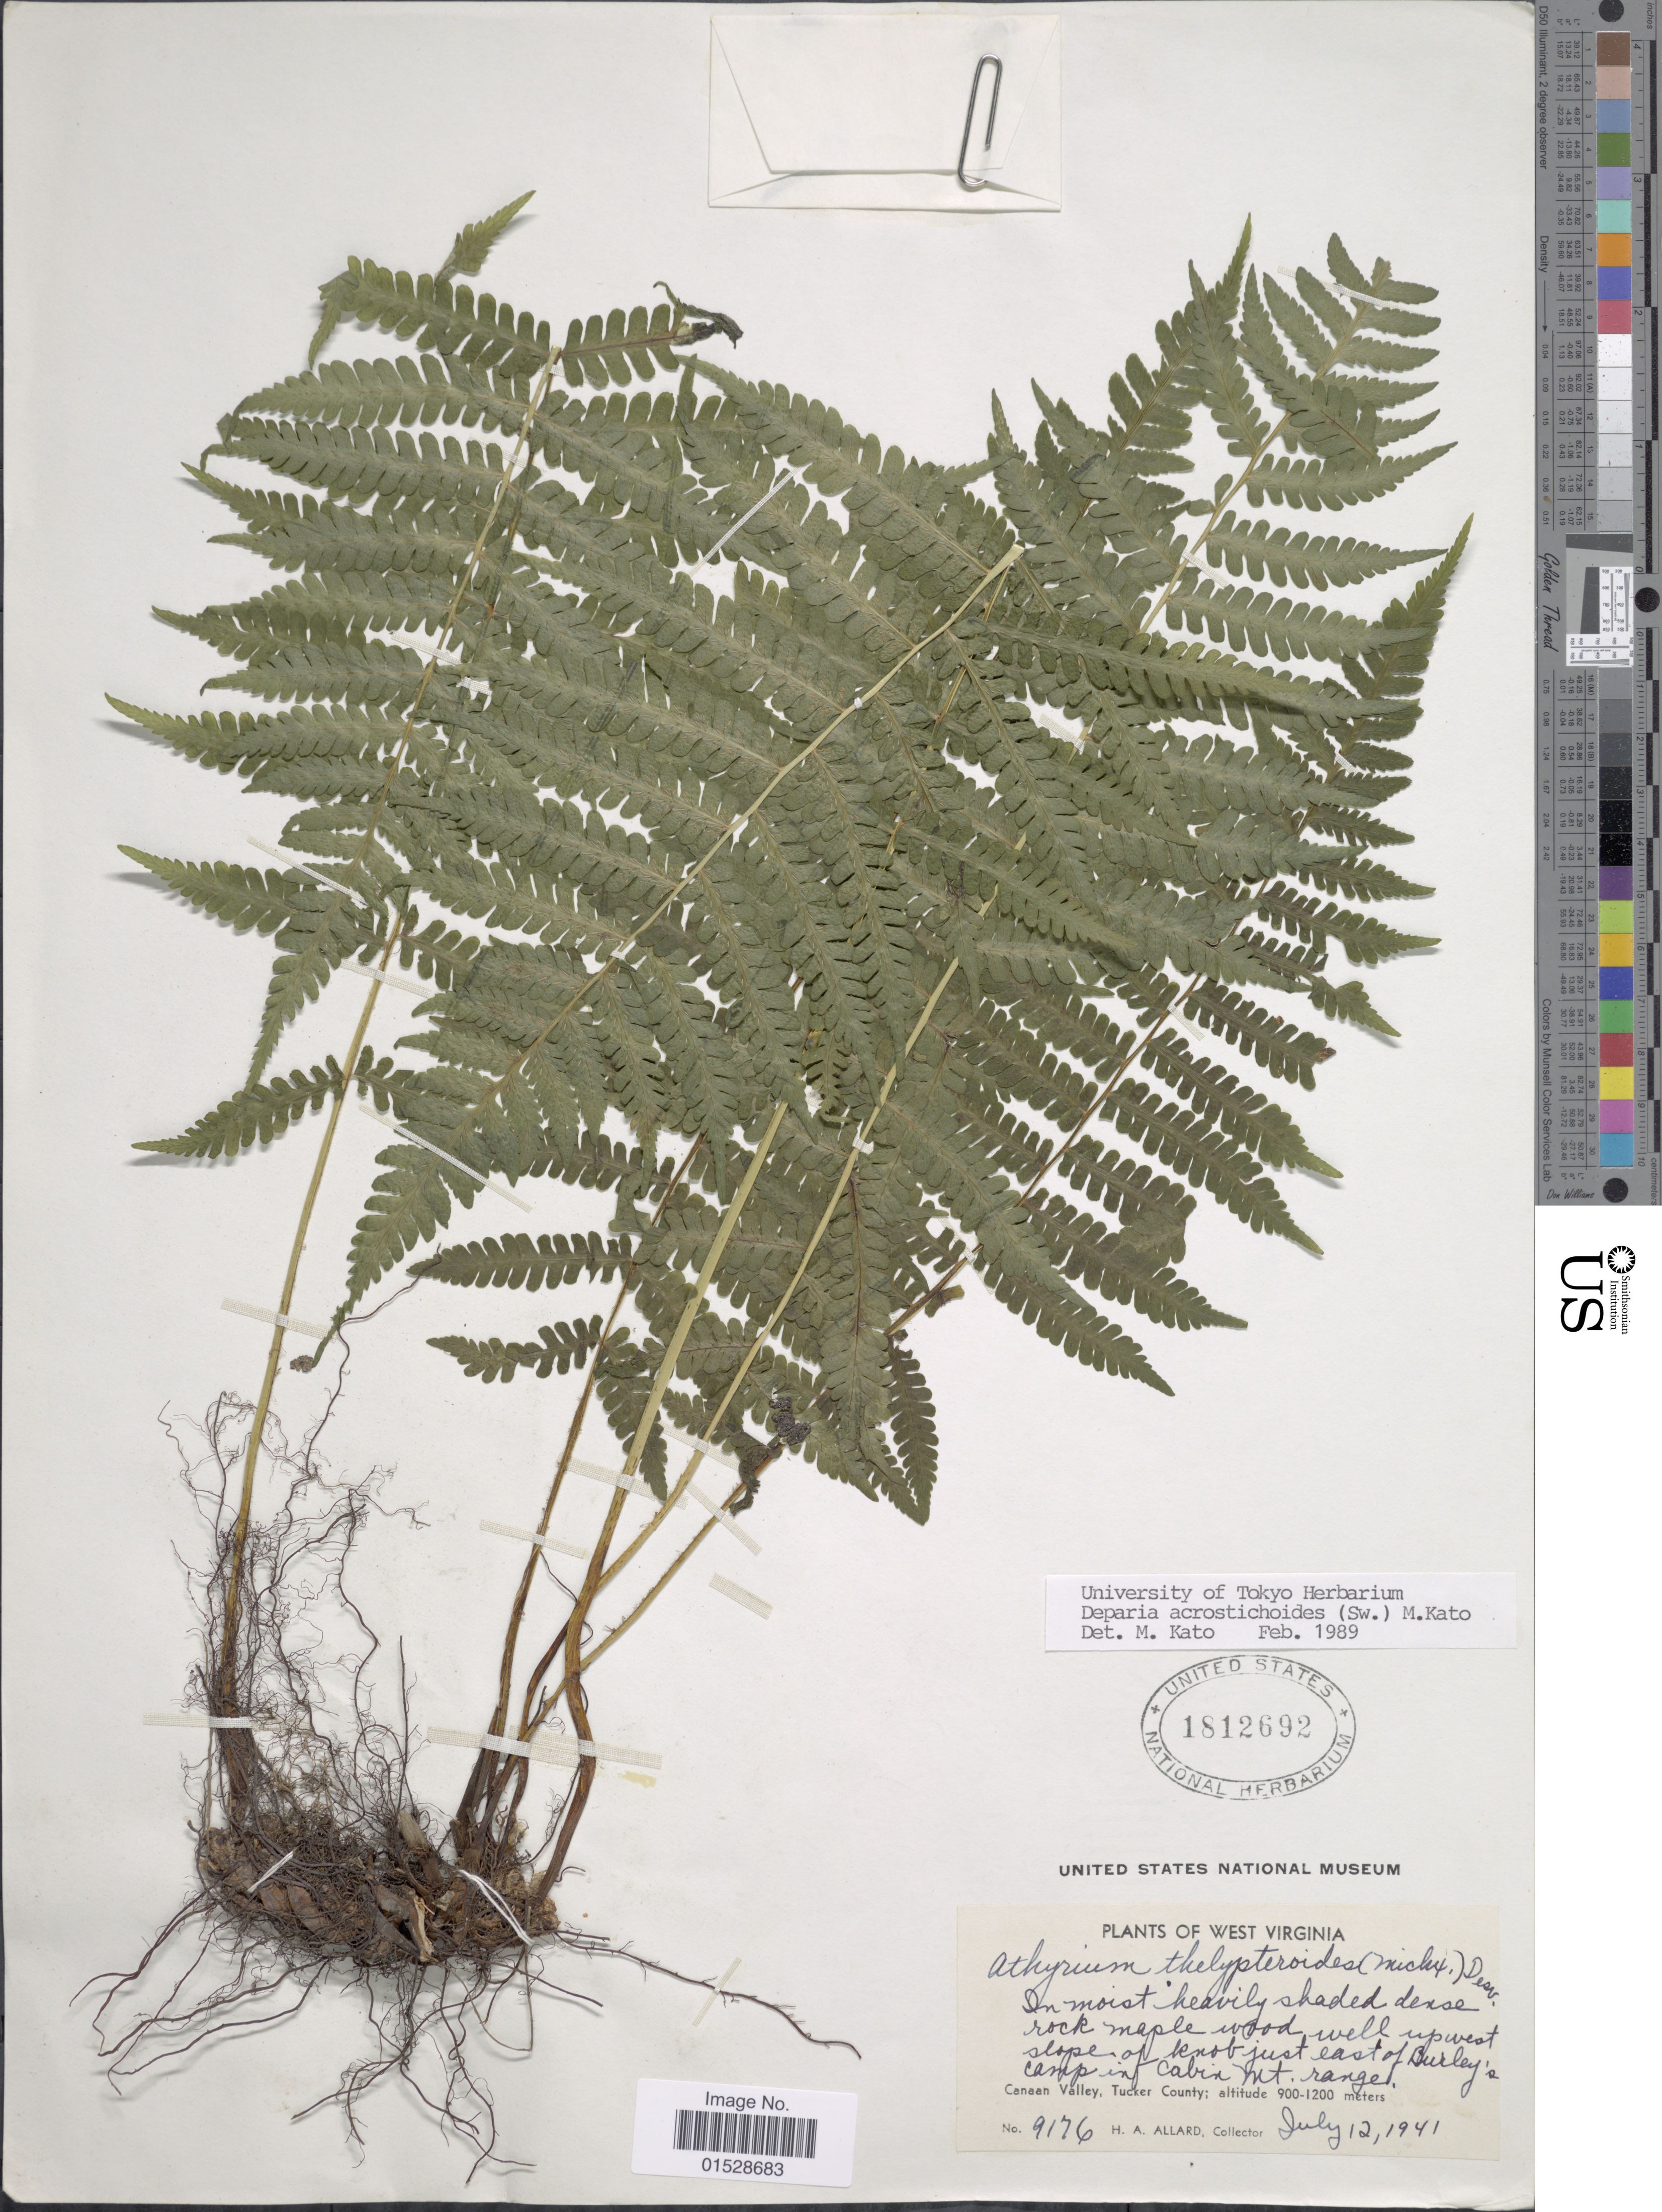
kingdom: Plantae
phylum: Tracheophyta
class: Polypodiopsida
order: Polypodiales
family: Athyriaceae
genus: Deparia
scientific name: Deparia acrostichoides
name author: (Sw.) M. Kato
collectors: H. A. Allard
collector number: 9176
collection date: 1941-07-12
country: United States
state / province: West Virginia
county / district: Tucker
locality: West slope of knob, just east of Burley's Camp in Cabin Mt. range, Canaan Valley, Tucker County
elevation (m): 900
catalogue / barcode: US 1812692